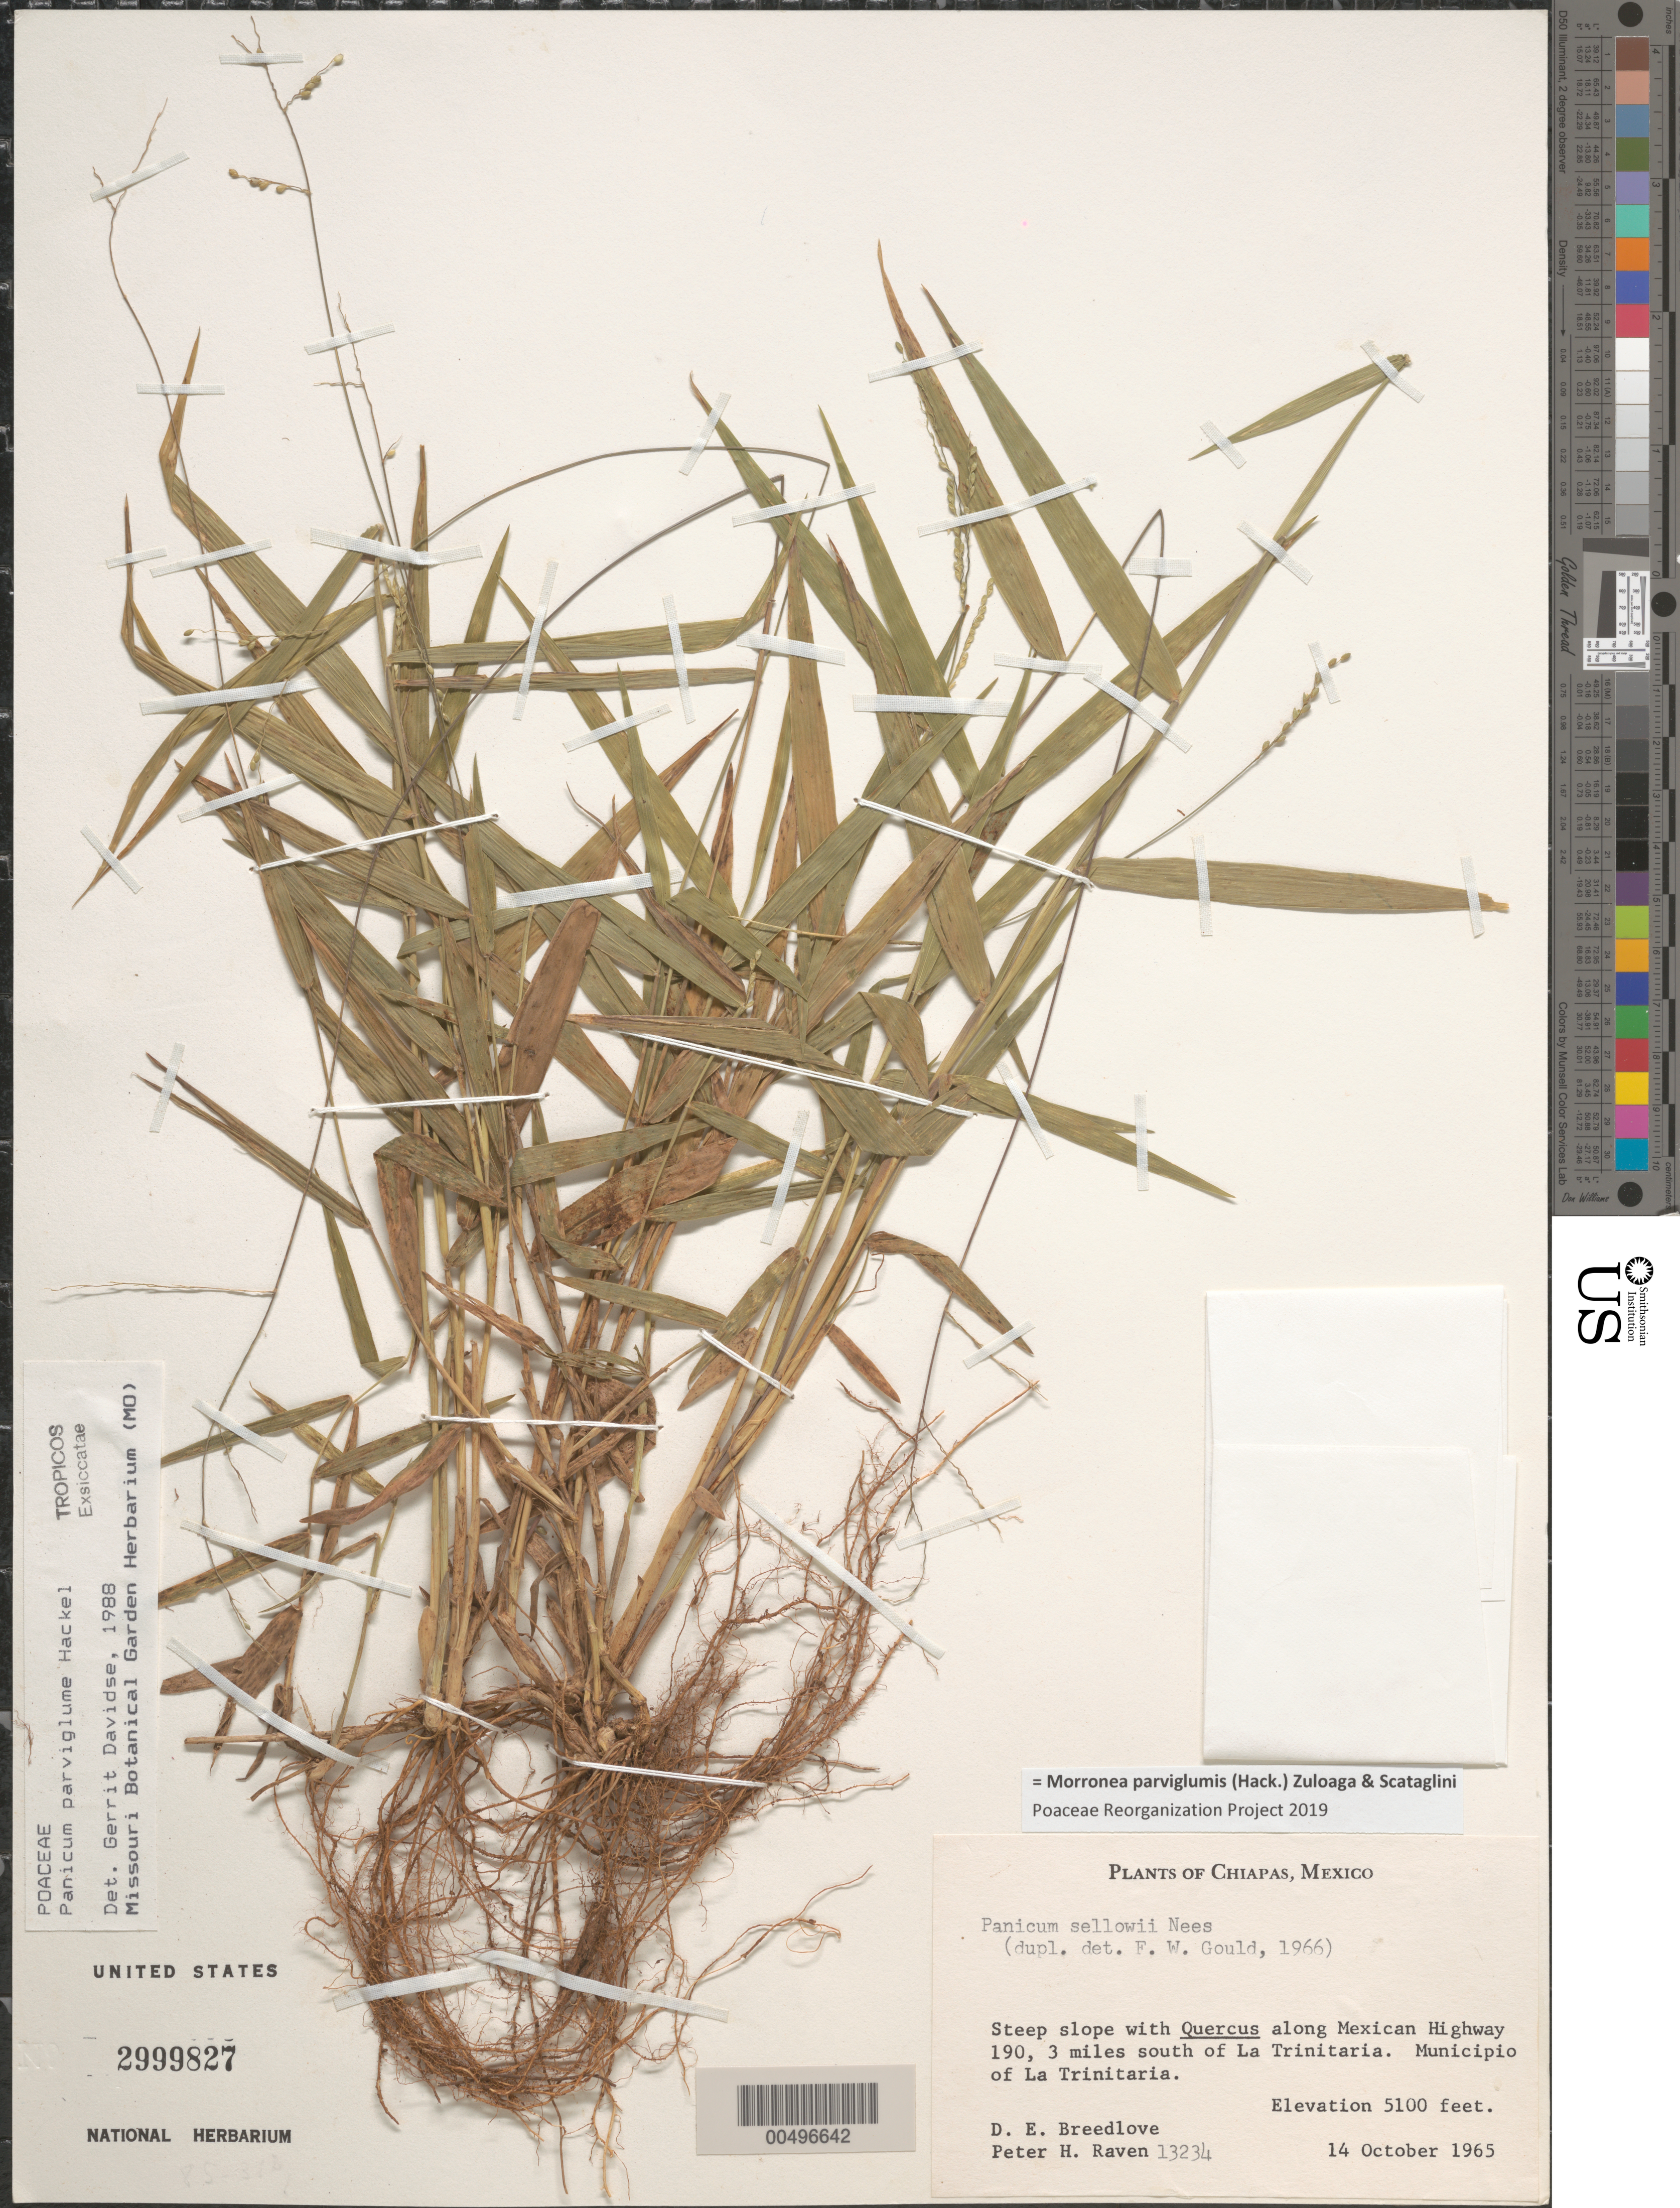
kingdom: Plantae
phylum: Tracheophyta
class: Liliopsida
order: Poales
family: Poaceae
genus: Morronea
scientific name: Morronea parviglumis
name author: (Hack.) Zuloaga & Scataglini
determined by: Poaceae Reorganization Project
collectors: D. E. Breedlove & P. H. Raven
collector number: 13234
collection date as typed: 14 Oct 1965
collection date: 1965-10-14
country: Mexico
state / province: Chiapas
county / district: La Trinitaria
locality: Along Mexican Hwy 190, 3 mi S of La Trinitaria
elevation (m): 1554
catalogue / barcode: US 2999827